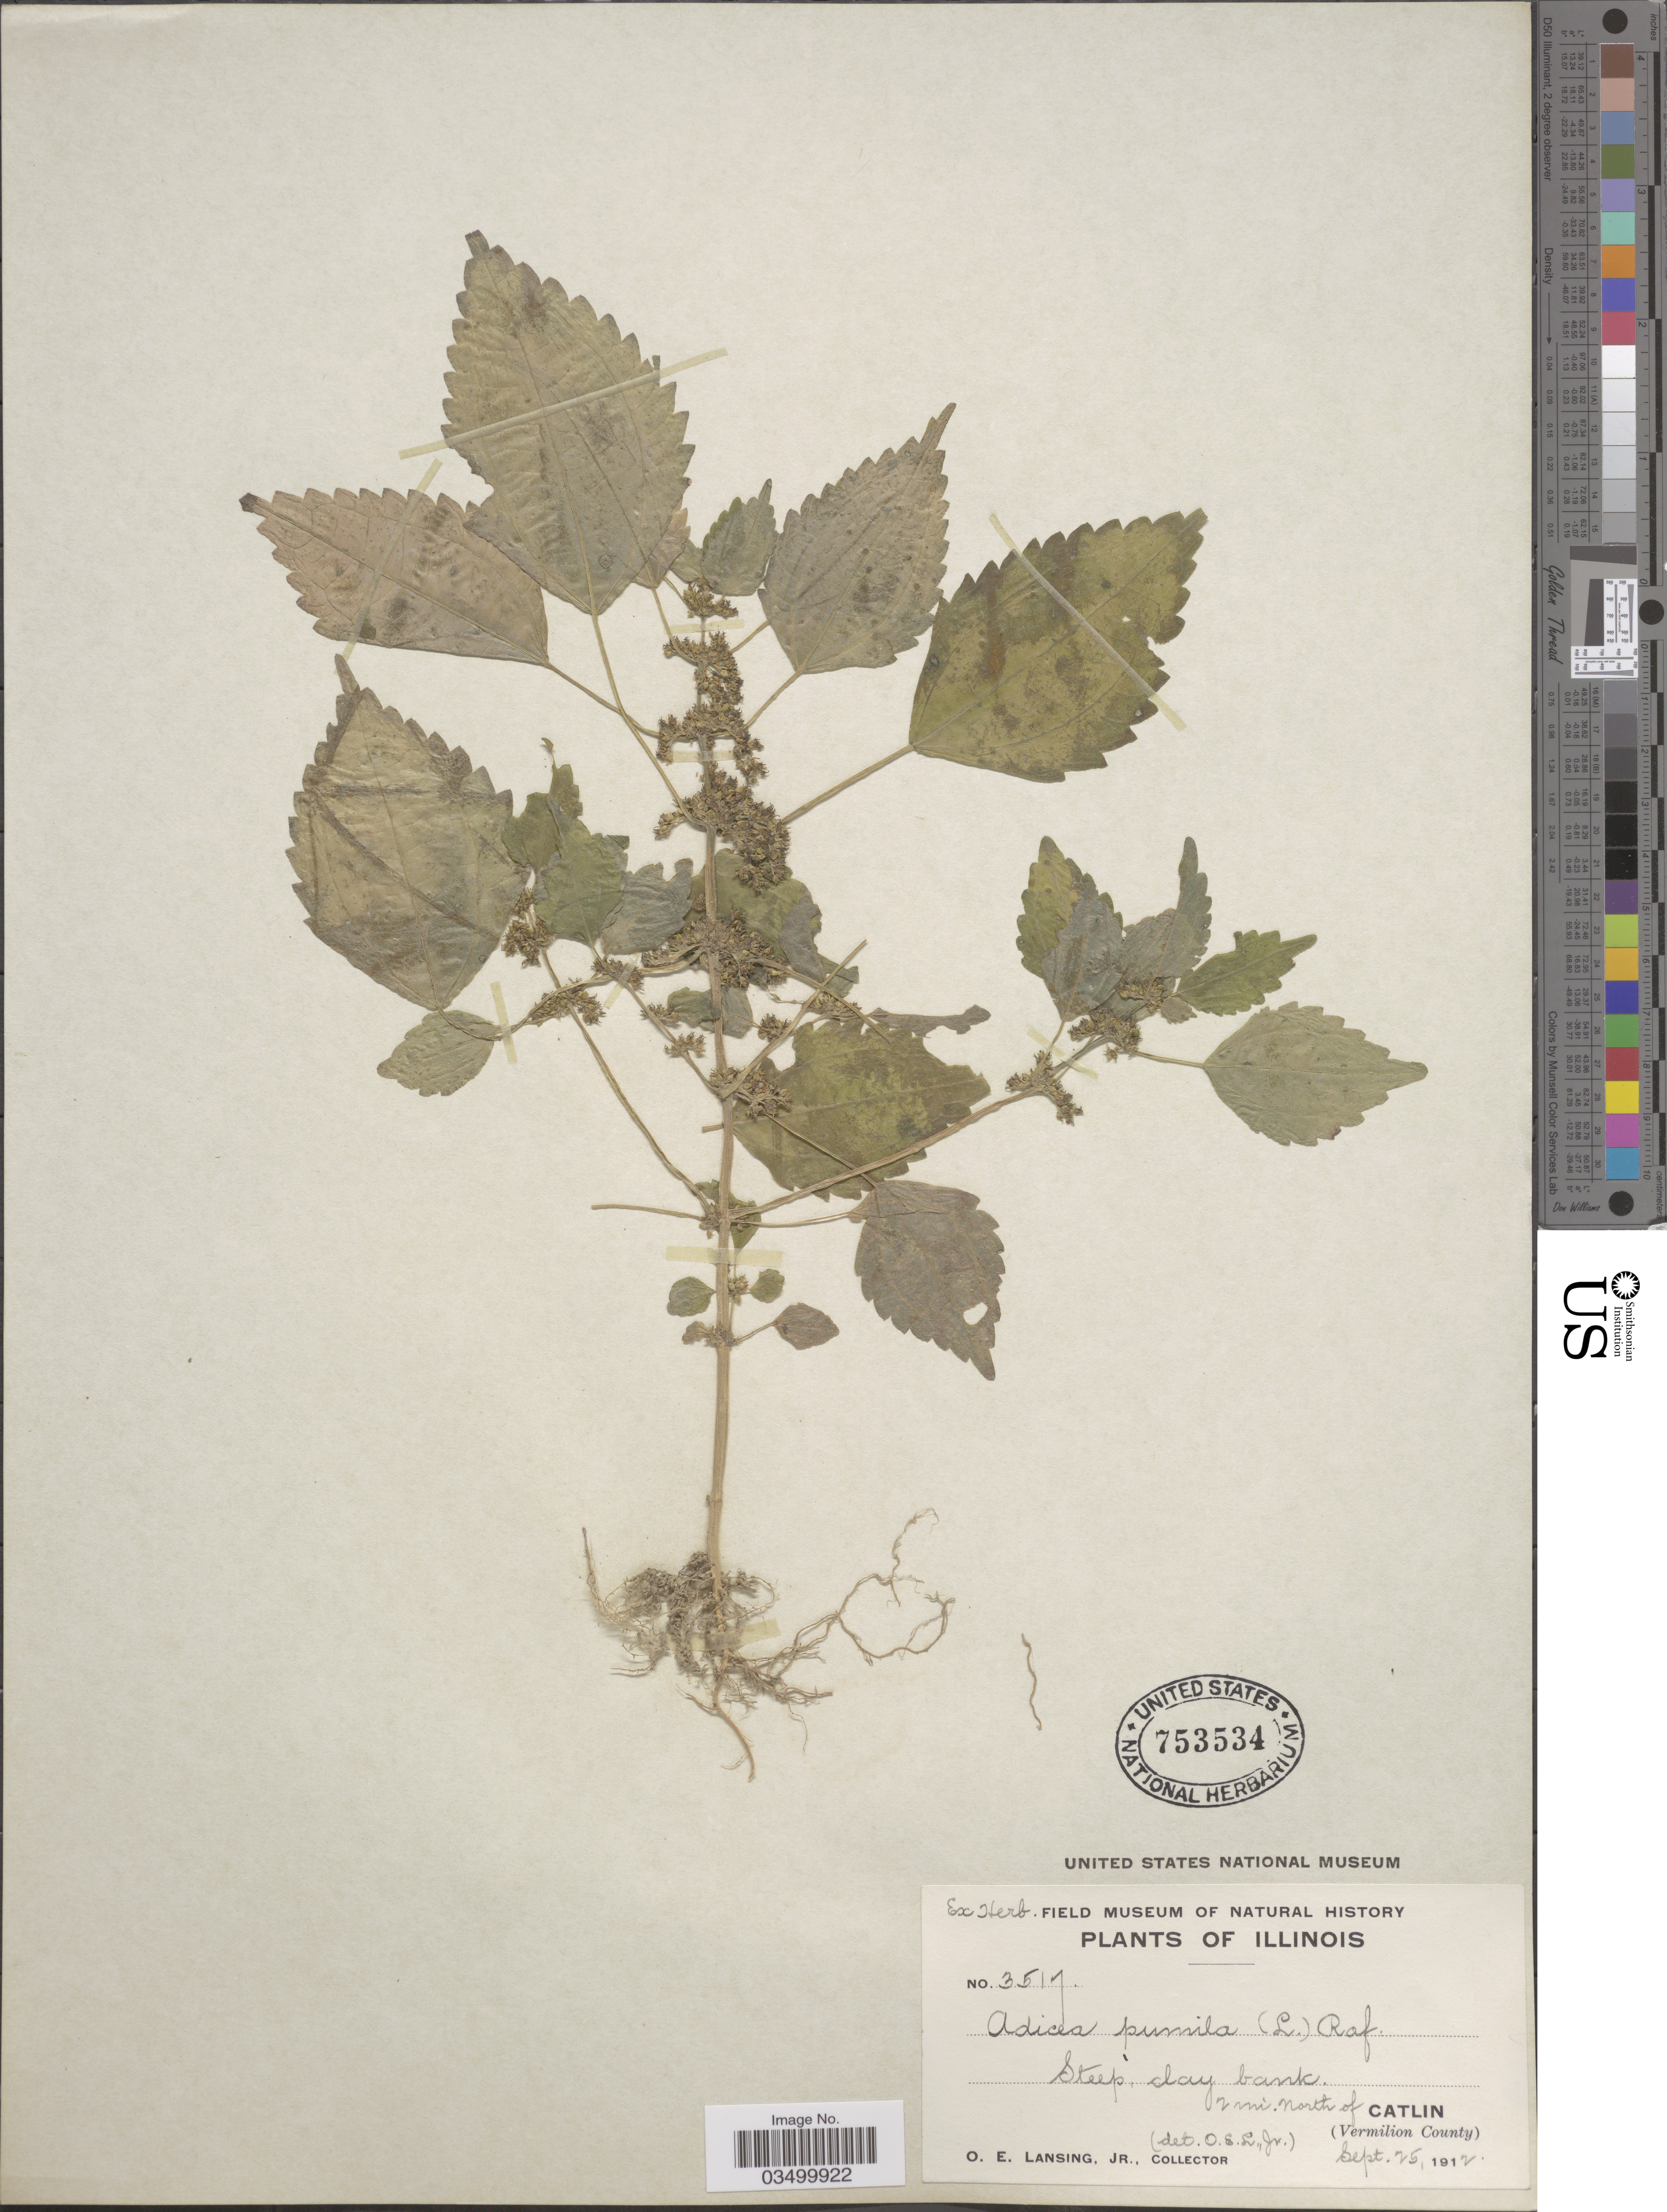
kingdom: Plantae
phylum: Tracheophyta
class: Magnoliopsida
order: Rosales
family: Urticaceae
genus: Pilea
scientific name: Pilea pumila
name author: (L.) A. Gray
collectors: O. Lansing Jr.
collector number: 3517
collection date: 1912-09-25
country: United States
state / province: Illinois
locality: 2 mi. North of Catlin. (Vermilion County).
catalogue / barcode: US 753534